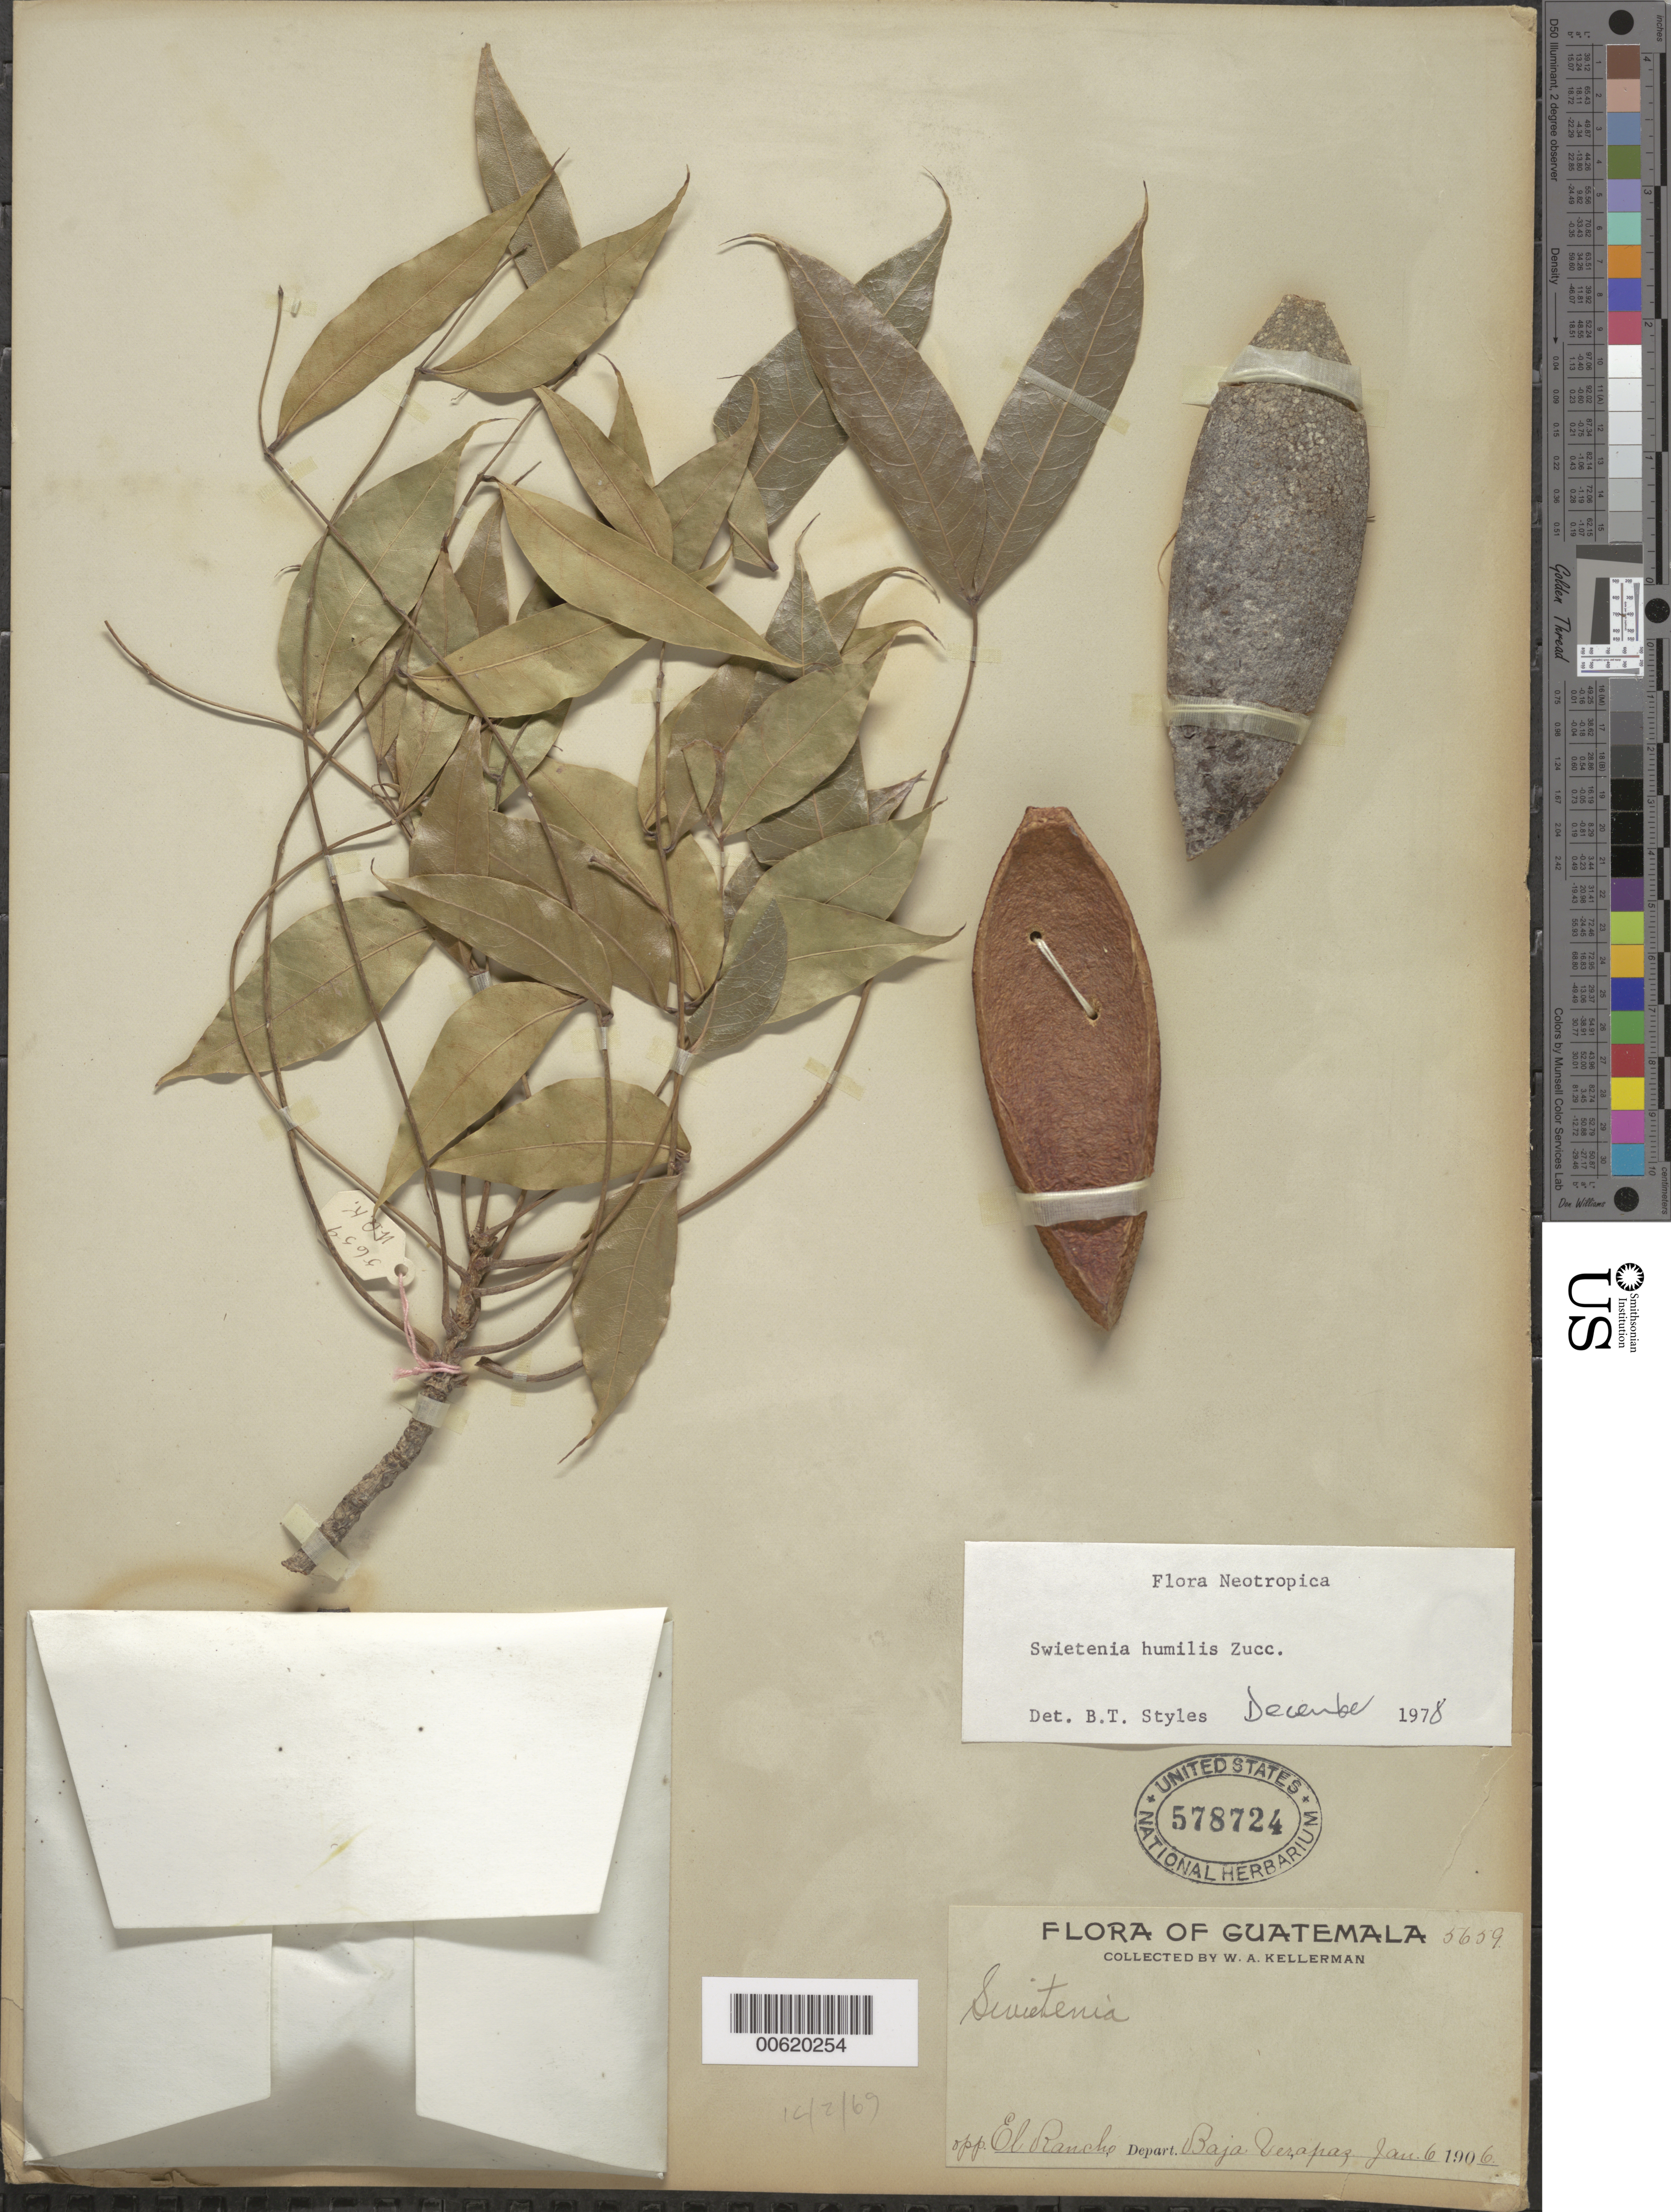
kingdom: Plantae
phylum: Tracheophyta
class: Magnoliopsida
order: Sapindales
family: Meliaceae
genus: Swietenia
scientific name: Swietenia humilis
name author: Zucc.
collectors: W. A. Kellerman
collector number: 5659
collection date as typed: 06 Jan 1906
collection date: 1906-01-06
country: Guatemala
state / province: Baja Verapaz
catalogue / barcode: US 578724